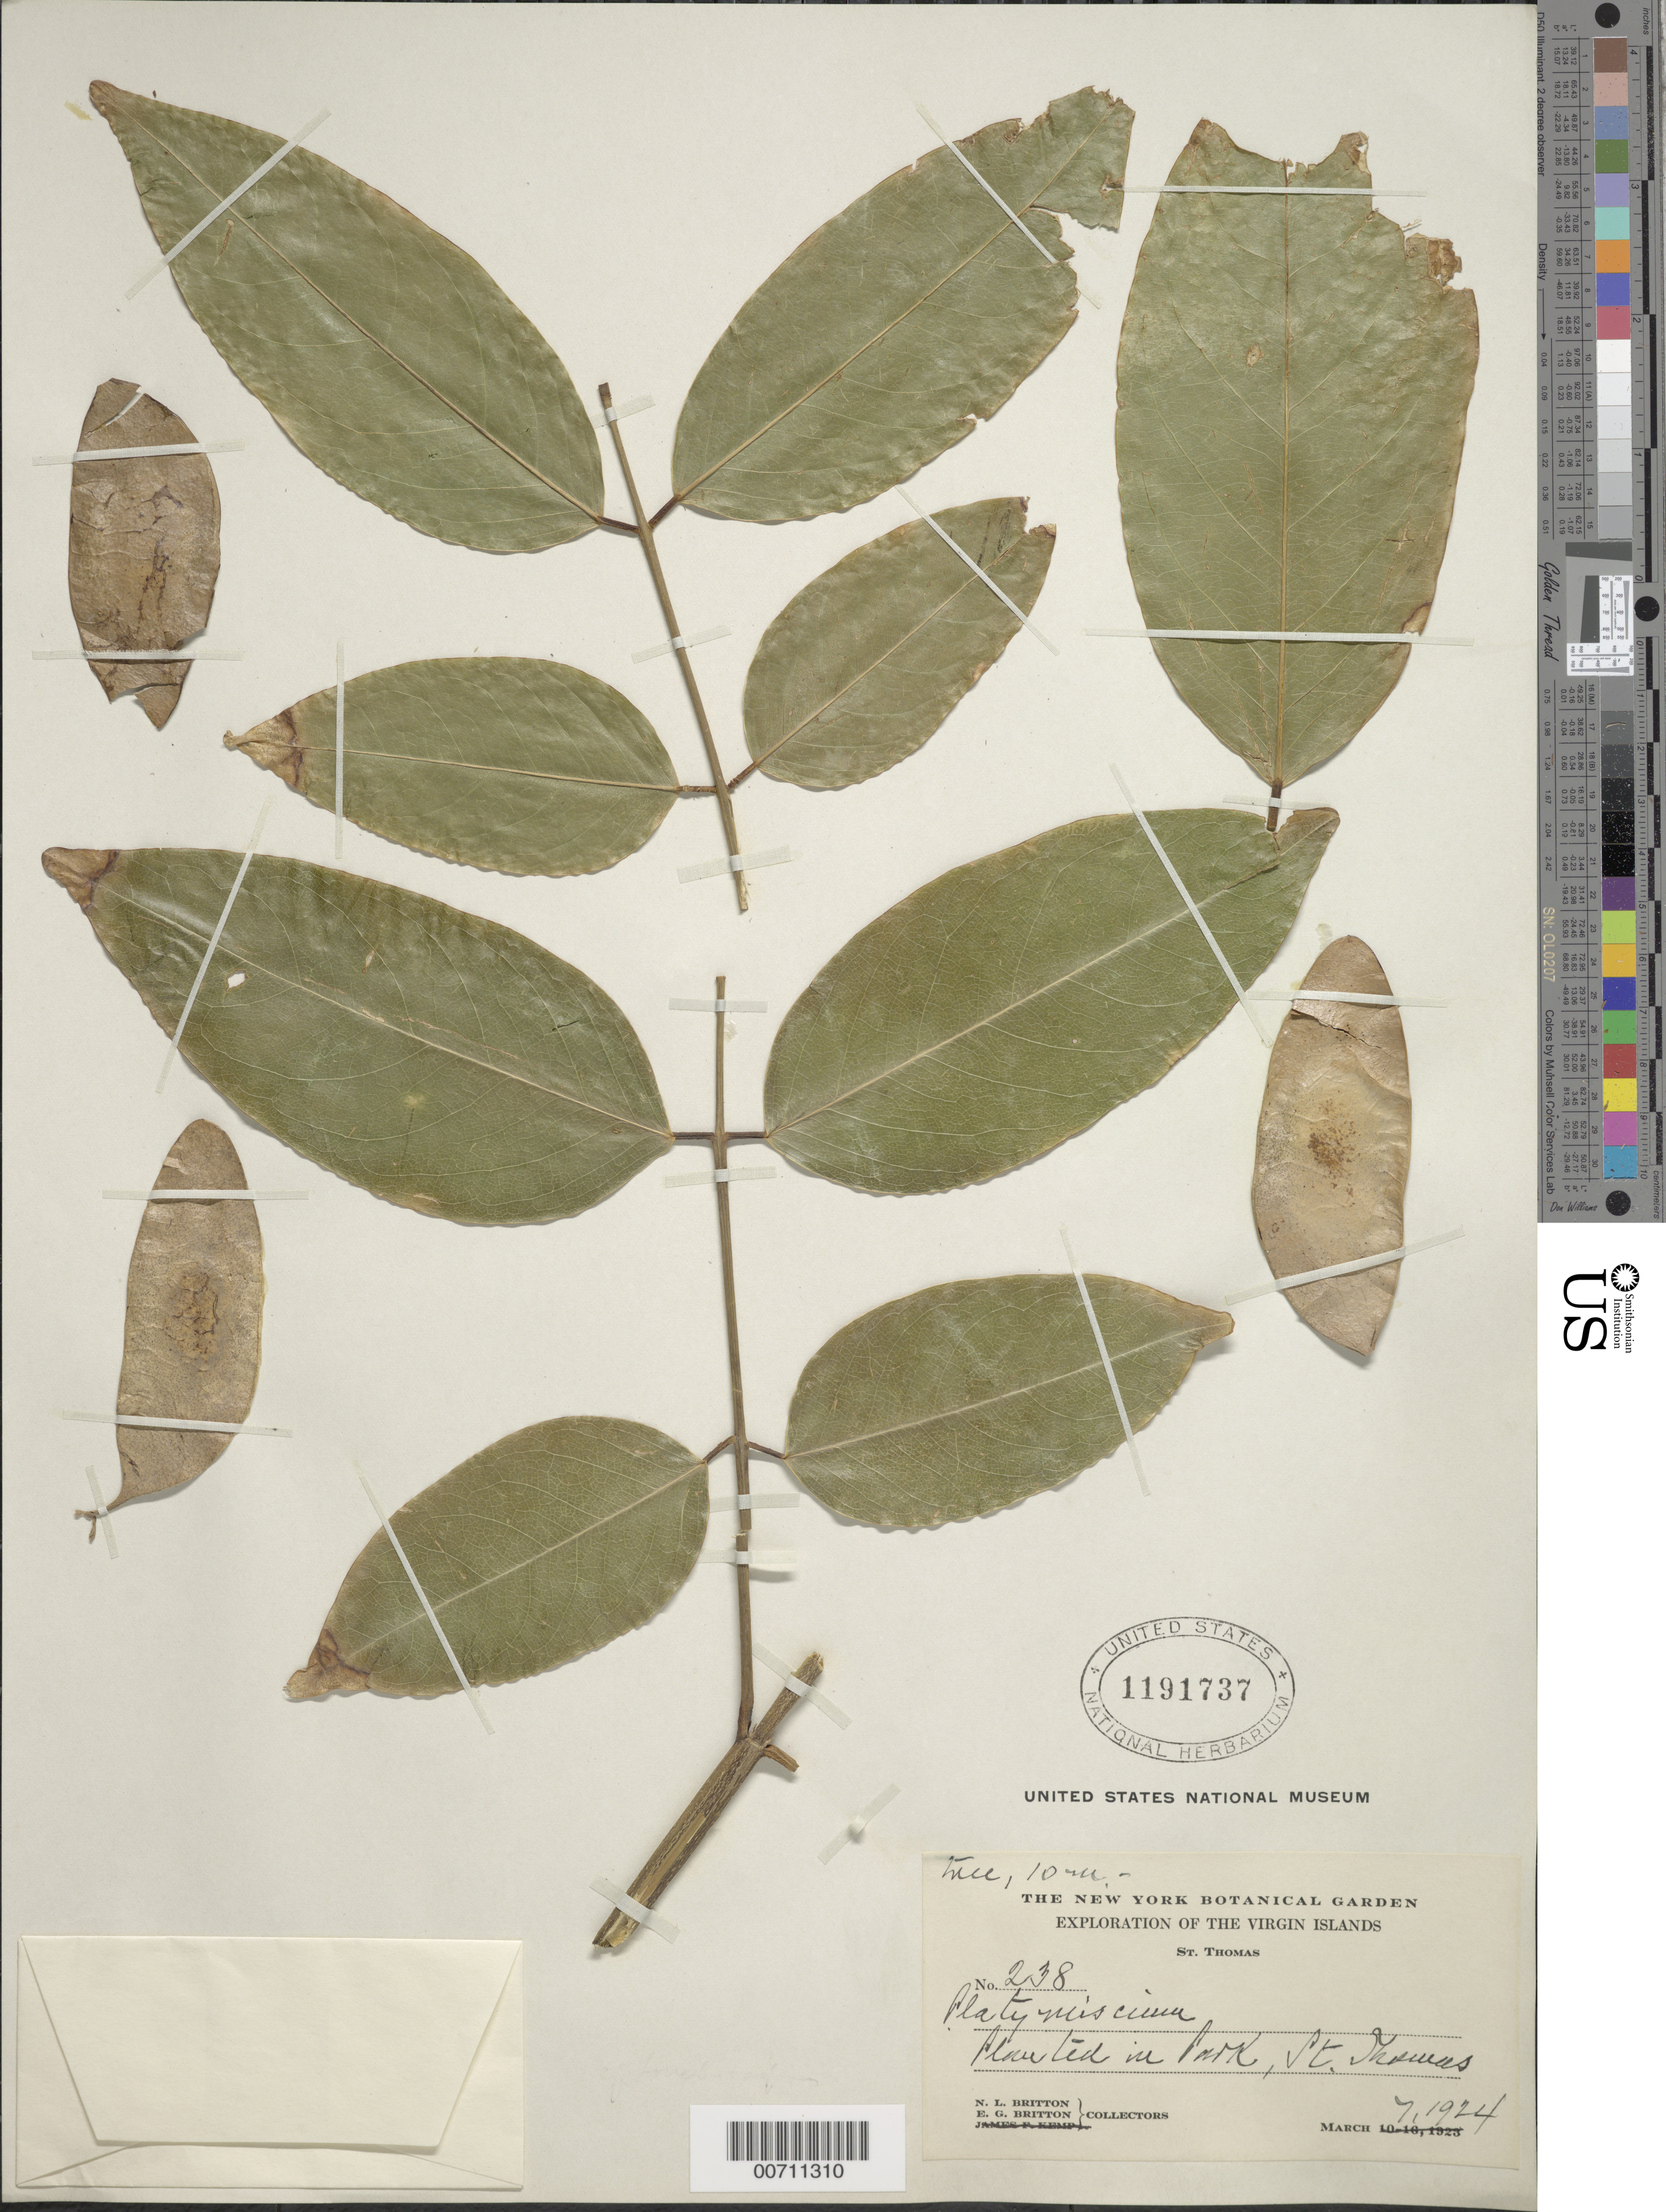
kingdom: Plantae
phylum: Tracheophyta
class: Magnoliopsida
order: Fabales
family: Fabaceae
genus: Platymiscium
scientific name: Platymiscium sp.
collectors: N. Britton & E. G. Britton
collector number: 238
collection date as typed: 07 Mar 1924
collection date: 1924-03-07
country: U.S. Virgin Islands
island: St. Thomas Island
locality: Park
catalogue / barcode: US 1191737